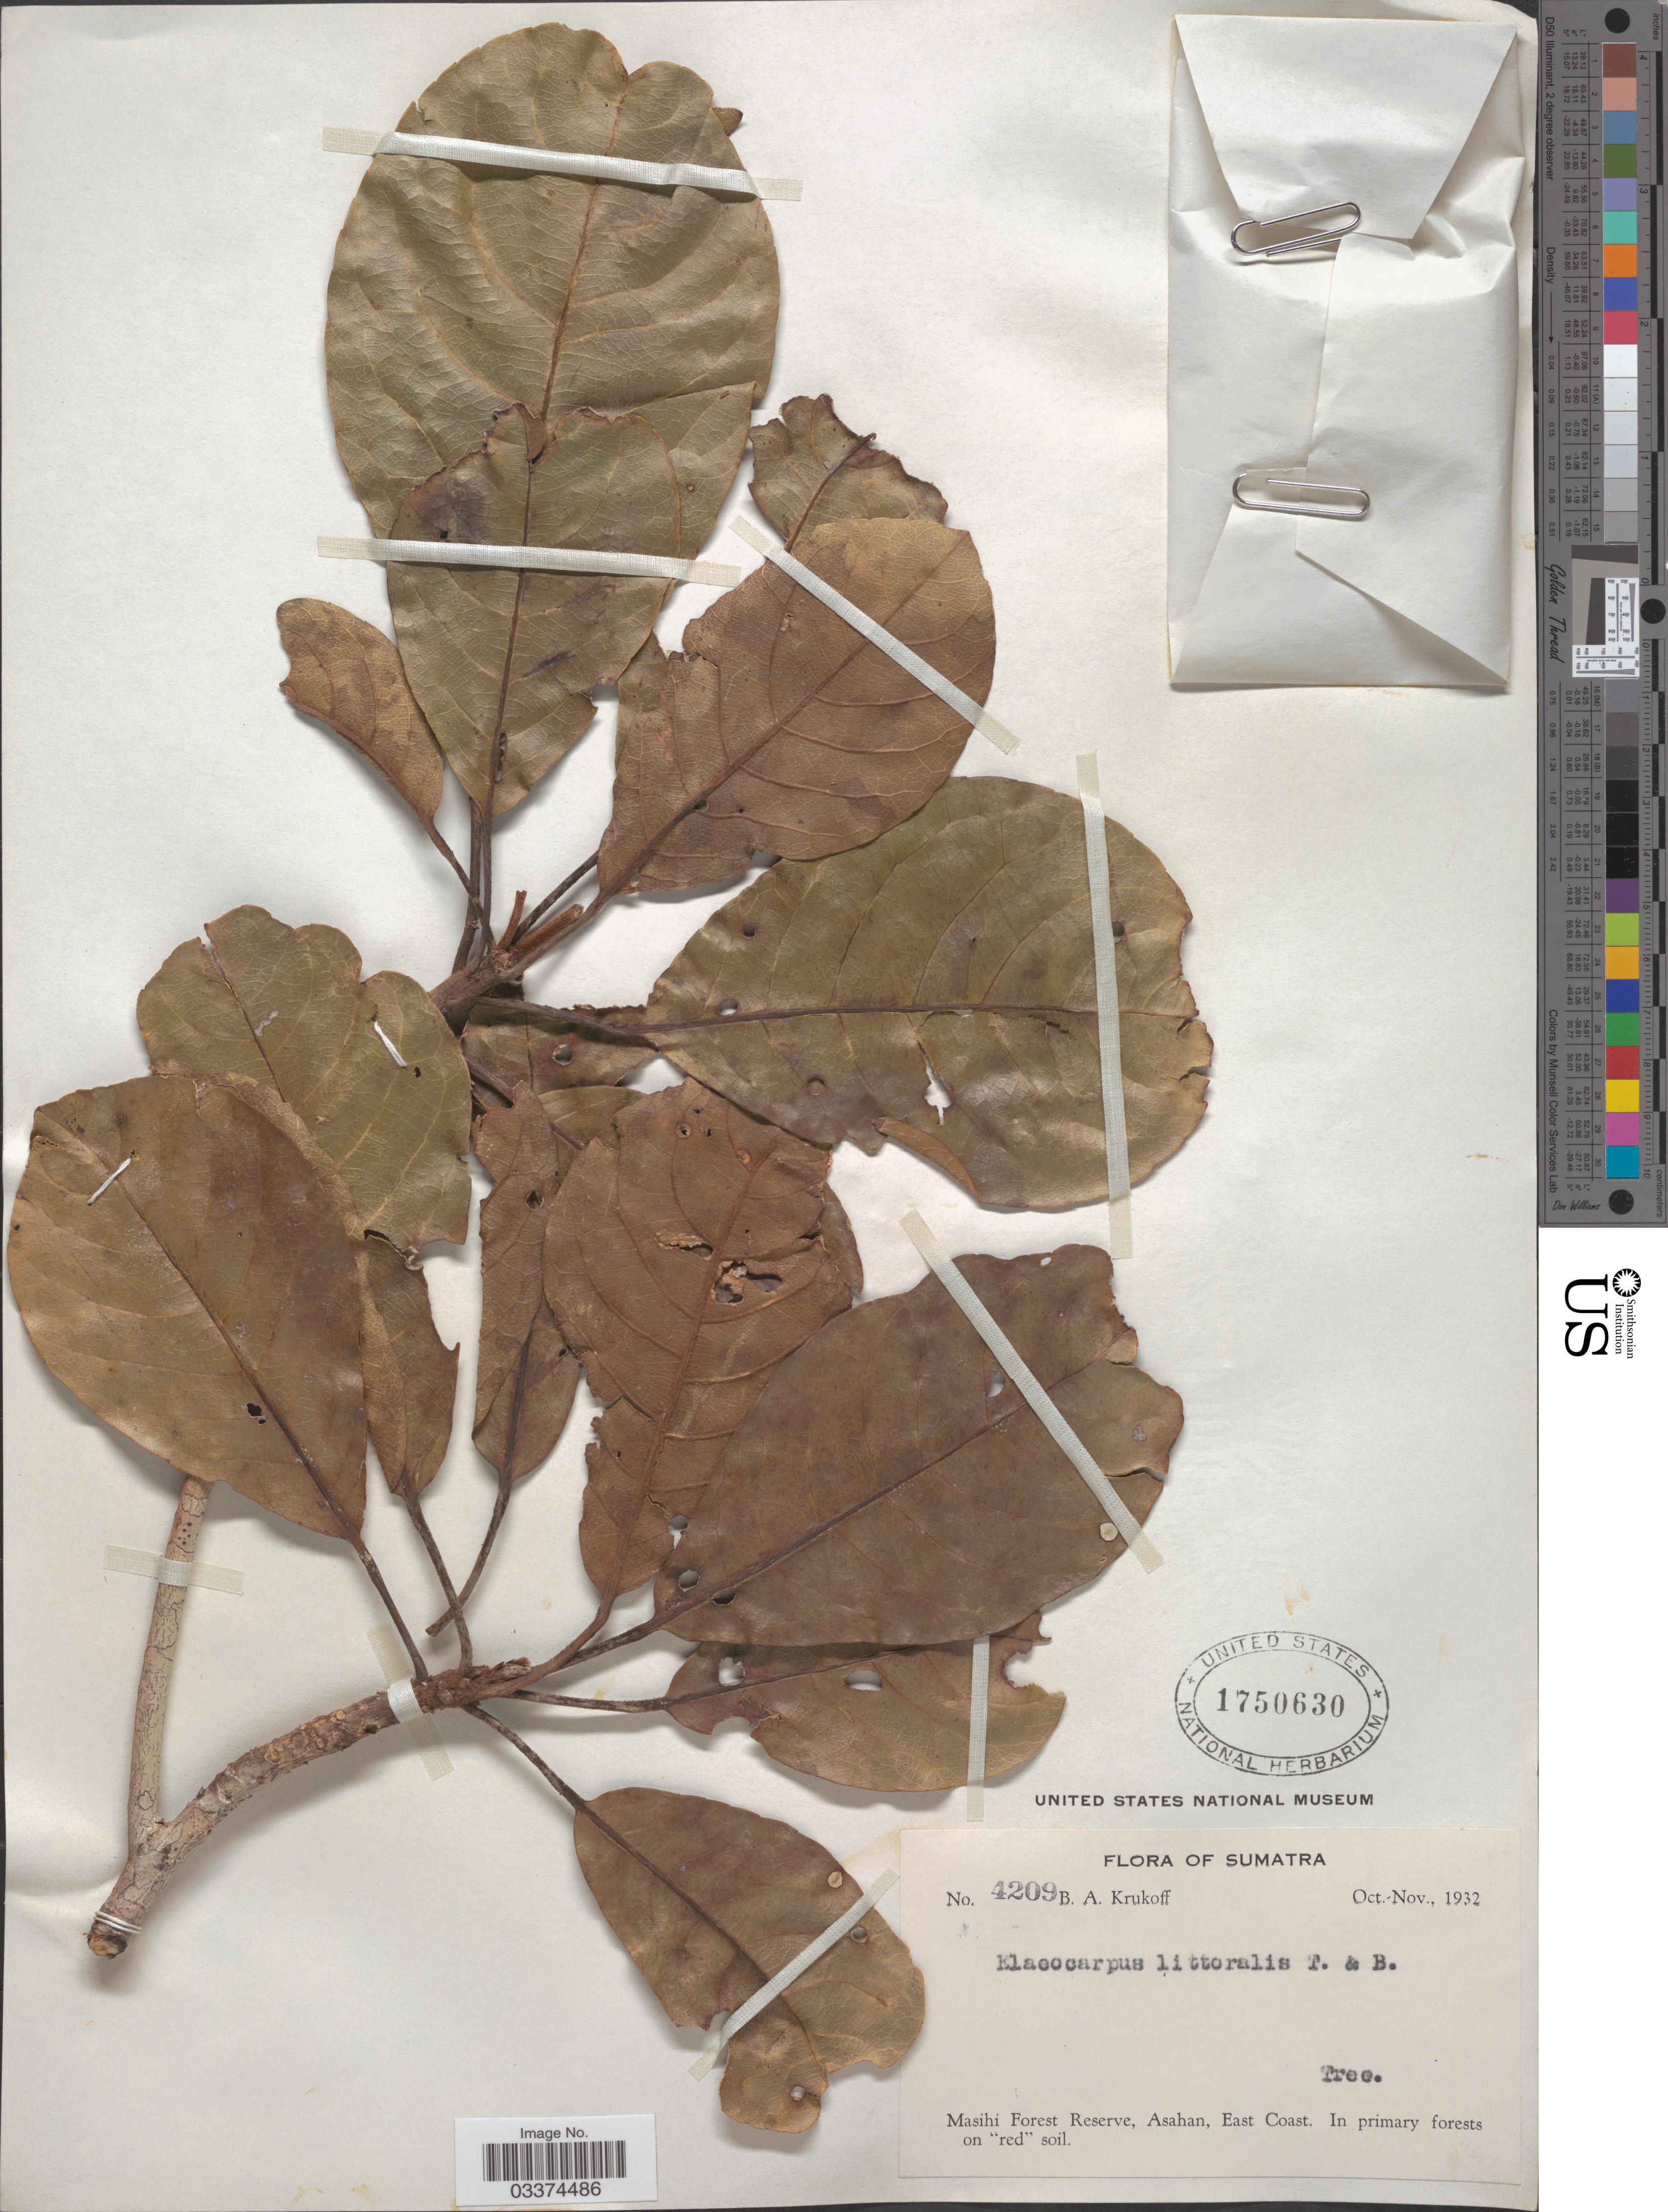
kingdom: Plantae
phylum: Tracheophyta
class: Magnoliopsida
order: Oxalidales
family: Elaeocarpaceae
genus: Elaeocarpus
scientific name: Elaeocarpus littoralis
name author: Teijsm. & Binn.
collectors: B. A. Krukoff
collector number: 4209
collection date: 1932-10/1932-11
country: Indonesia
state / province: Sumatra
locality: Masihi Forest Reserve, Asahan, East Coast.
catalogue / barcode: US 1750630